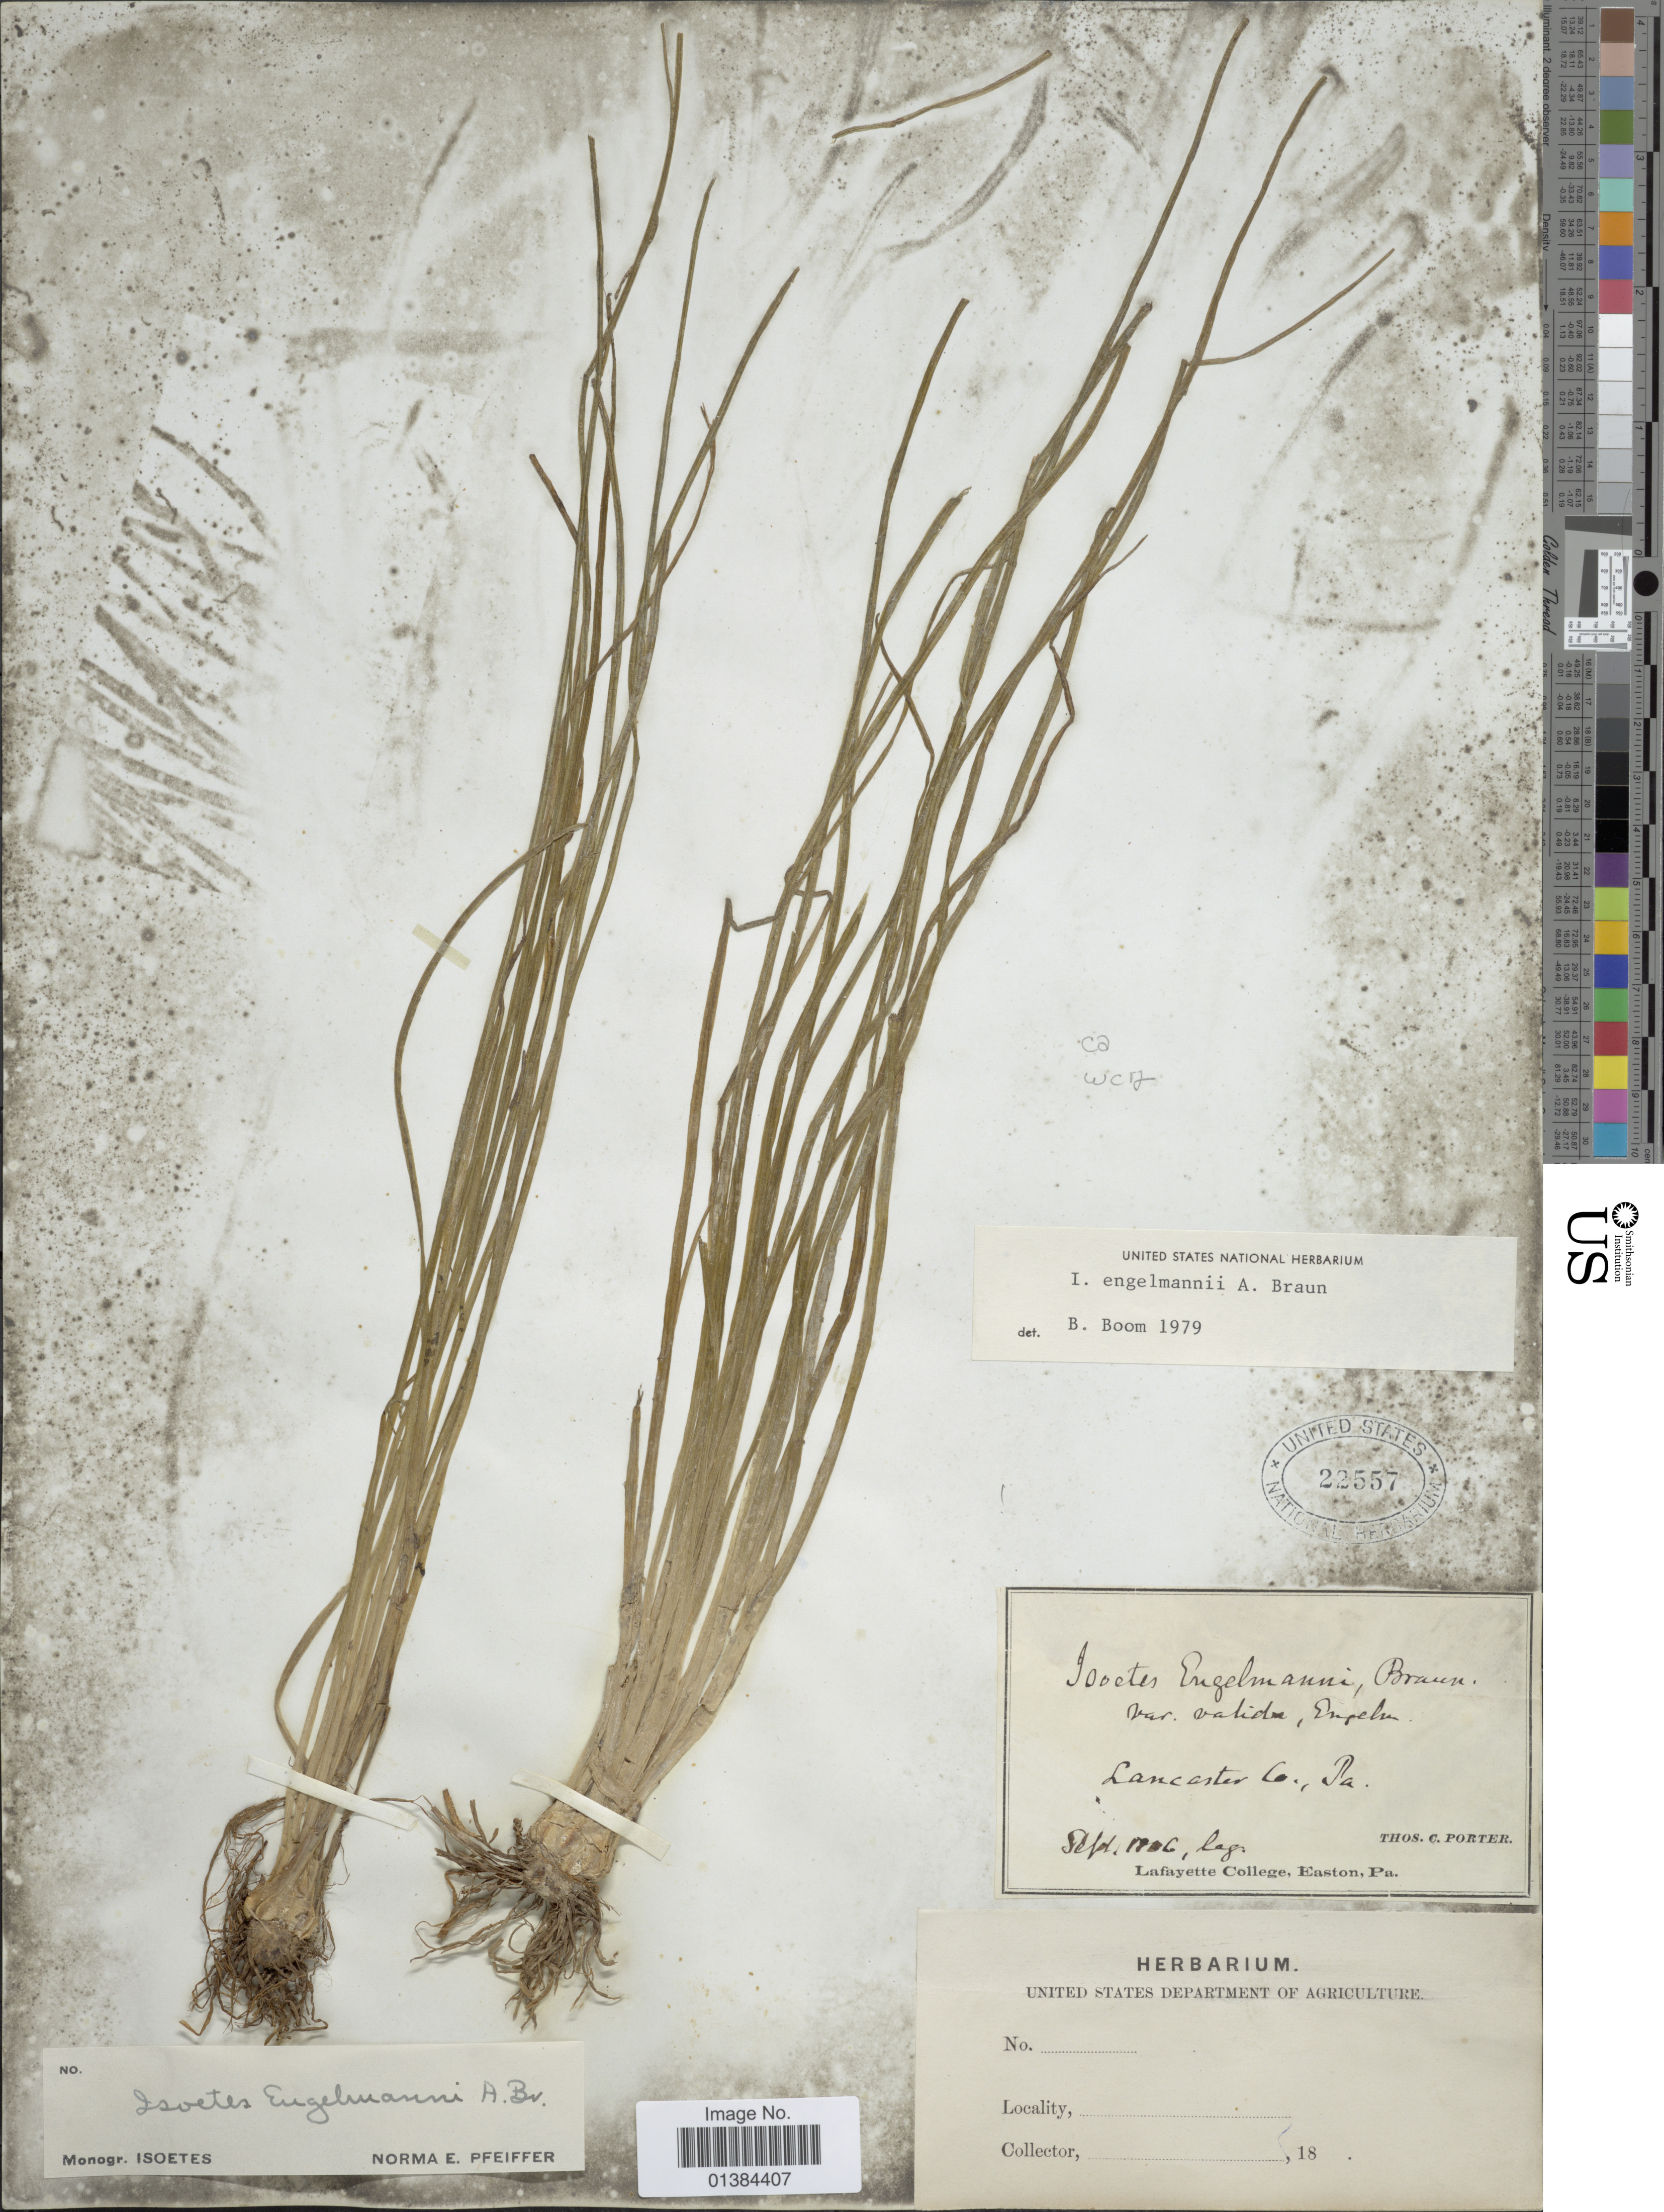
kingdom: Plantae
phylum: Tracheophyta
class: Lycopodiopsida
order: Isoetales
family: Isoetaceae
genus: Isoetes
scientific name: Isoetes engelmannii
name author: A. Braun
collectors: T. C. Porter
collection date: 1806-09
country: United States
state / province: Pennsylvania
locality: Lancaster Co.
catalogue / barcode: US 22557